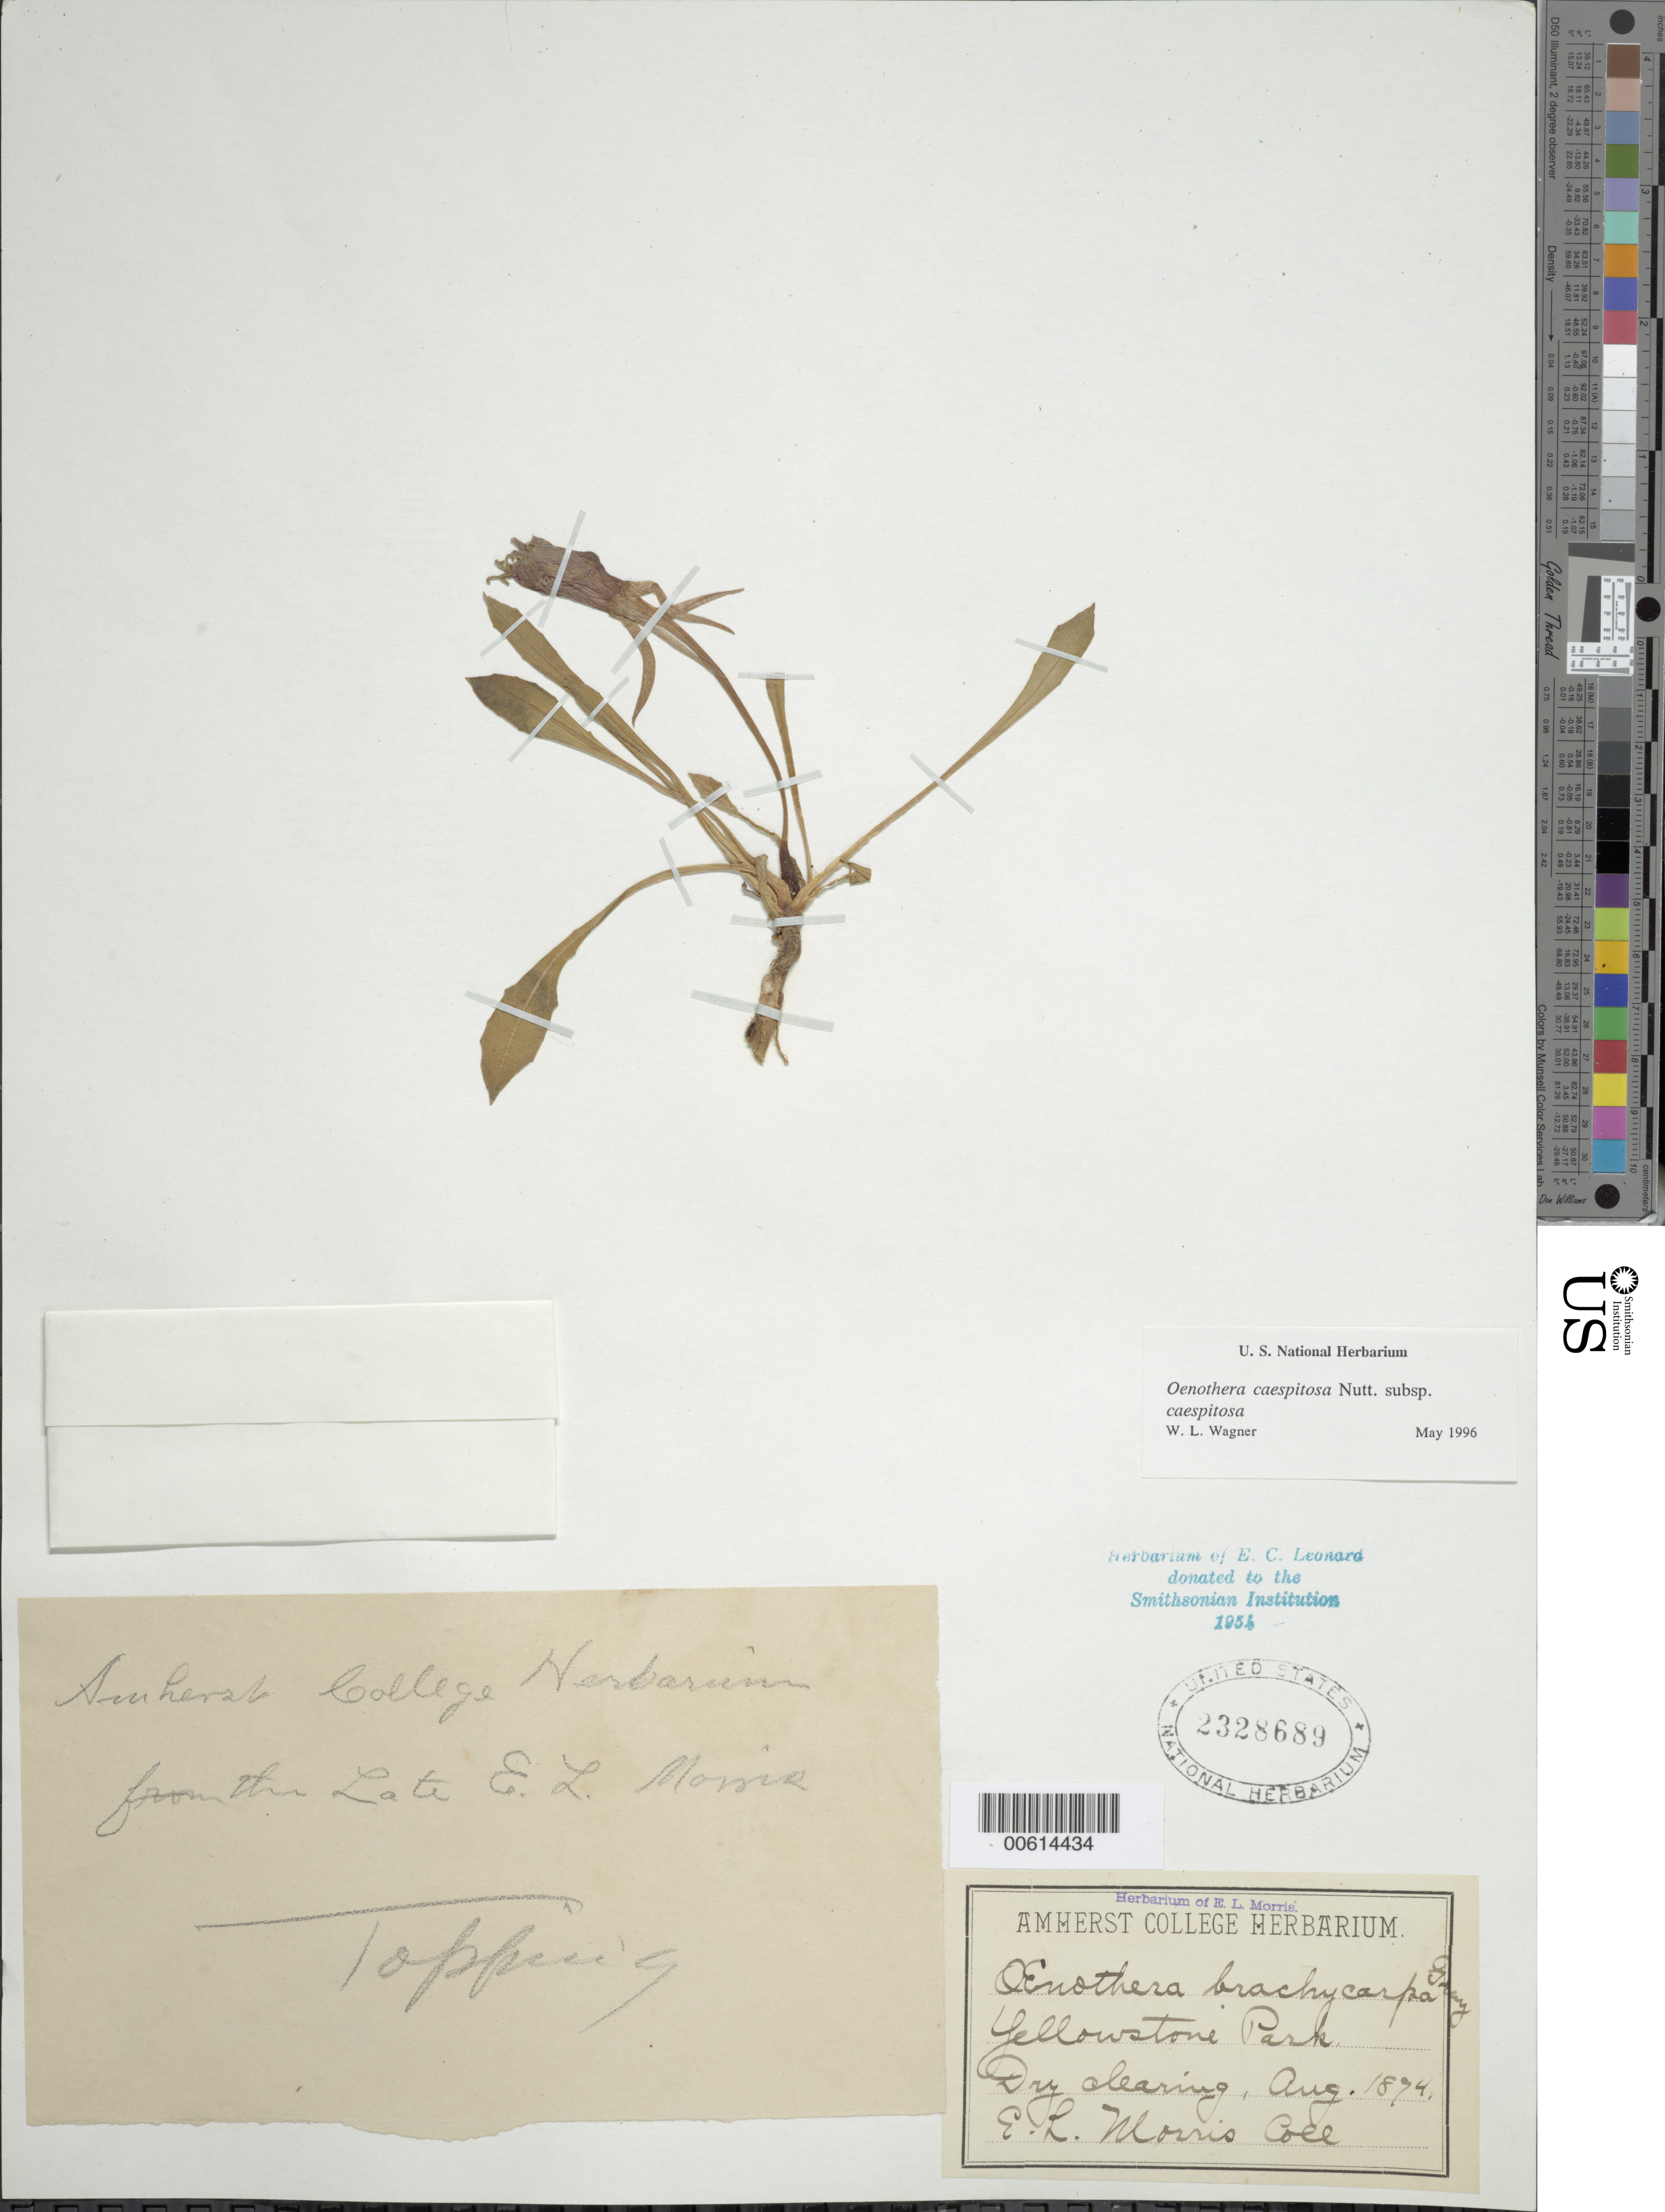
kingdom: Plantae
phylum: Tracheophyta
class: Magnoliopsida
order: Myrtales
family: Onagraceae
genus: Oenothera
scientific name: Oenothera cespitosa subsp. cespitosa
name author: Nutt.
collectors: E. L. Morris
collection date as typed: Aug 1894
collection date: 1894-08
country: United States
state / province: Wyoming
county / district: Park / Teton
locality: Dry Clearing, Yellowstone Park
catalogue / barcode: US 2328689